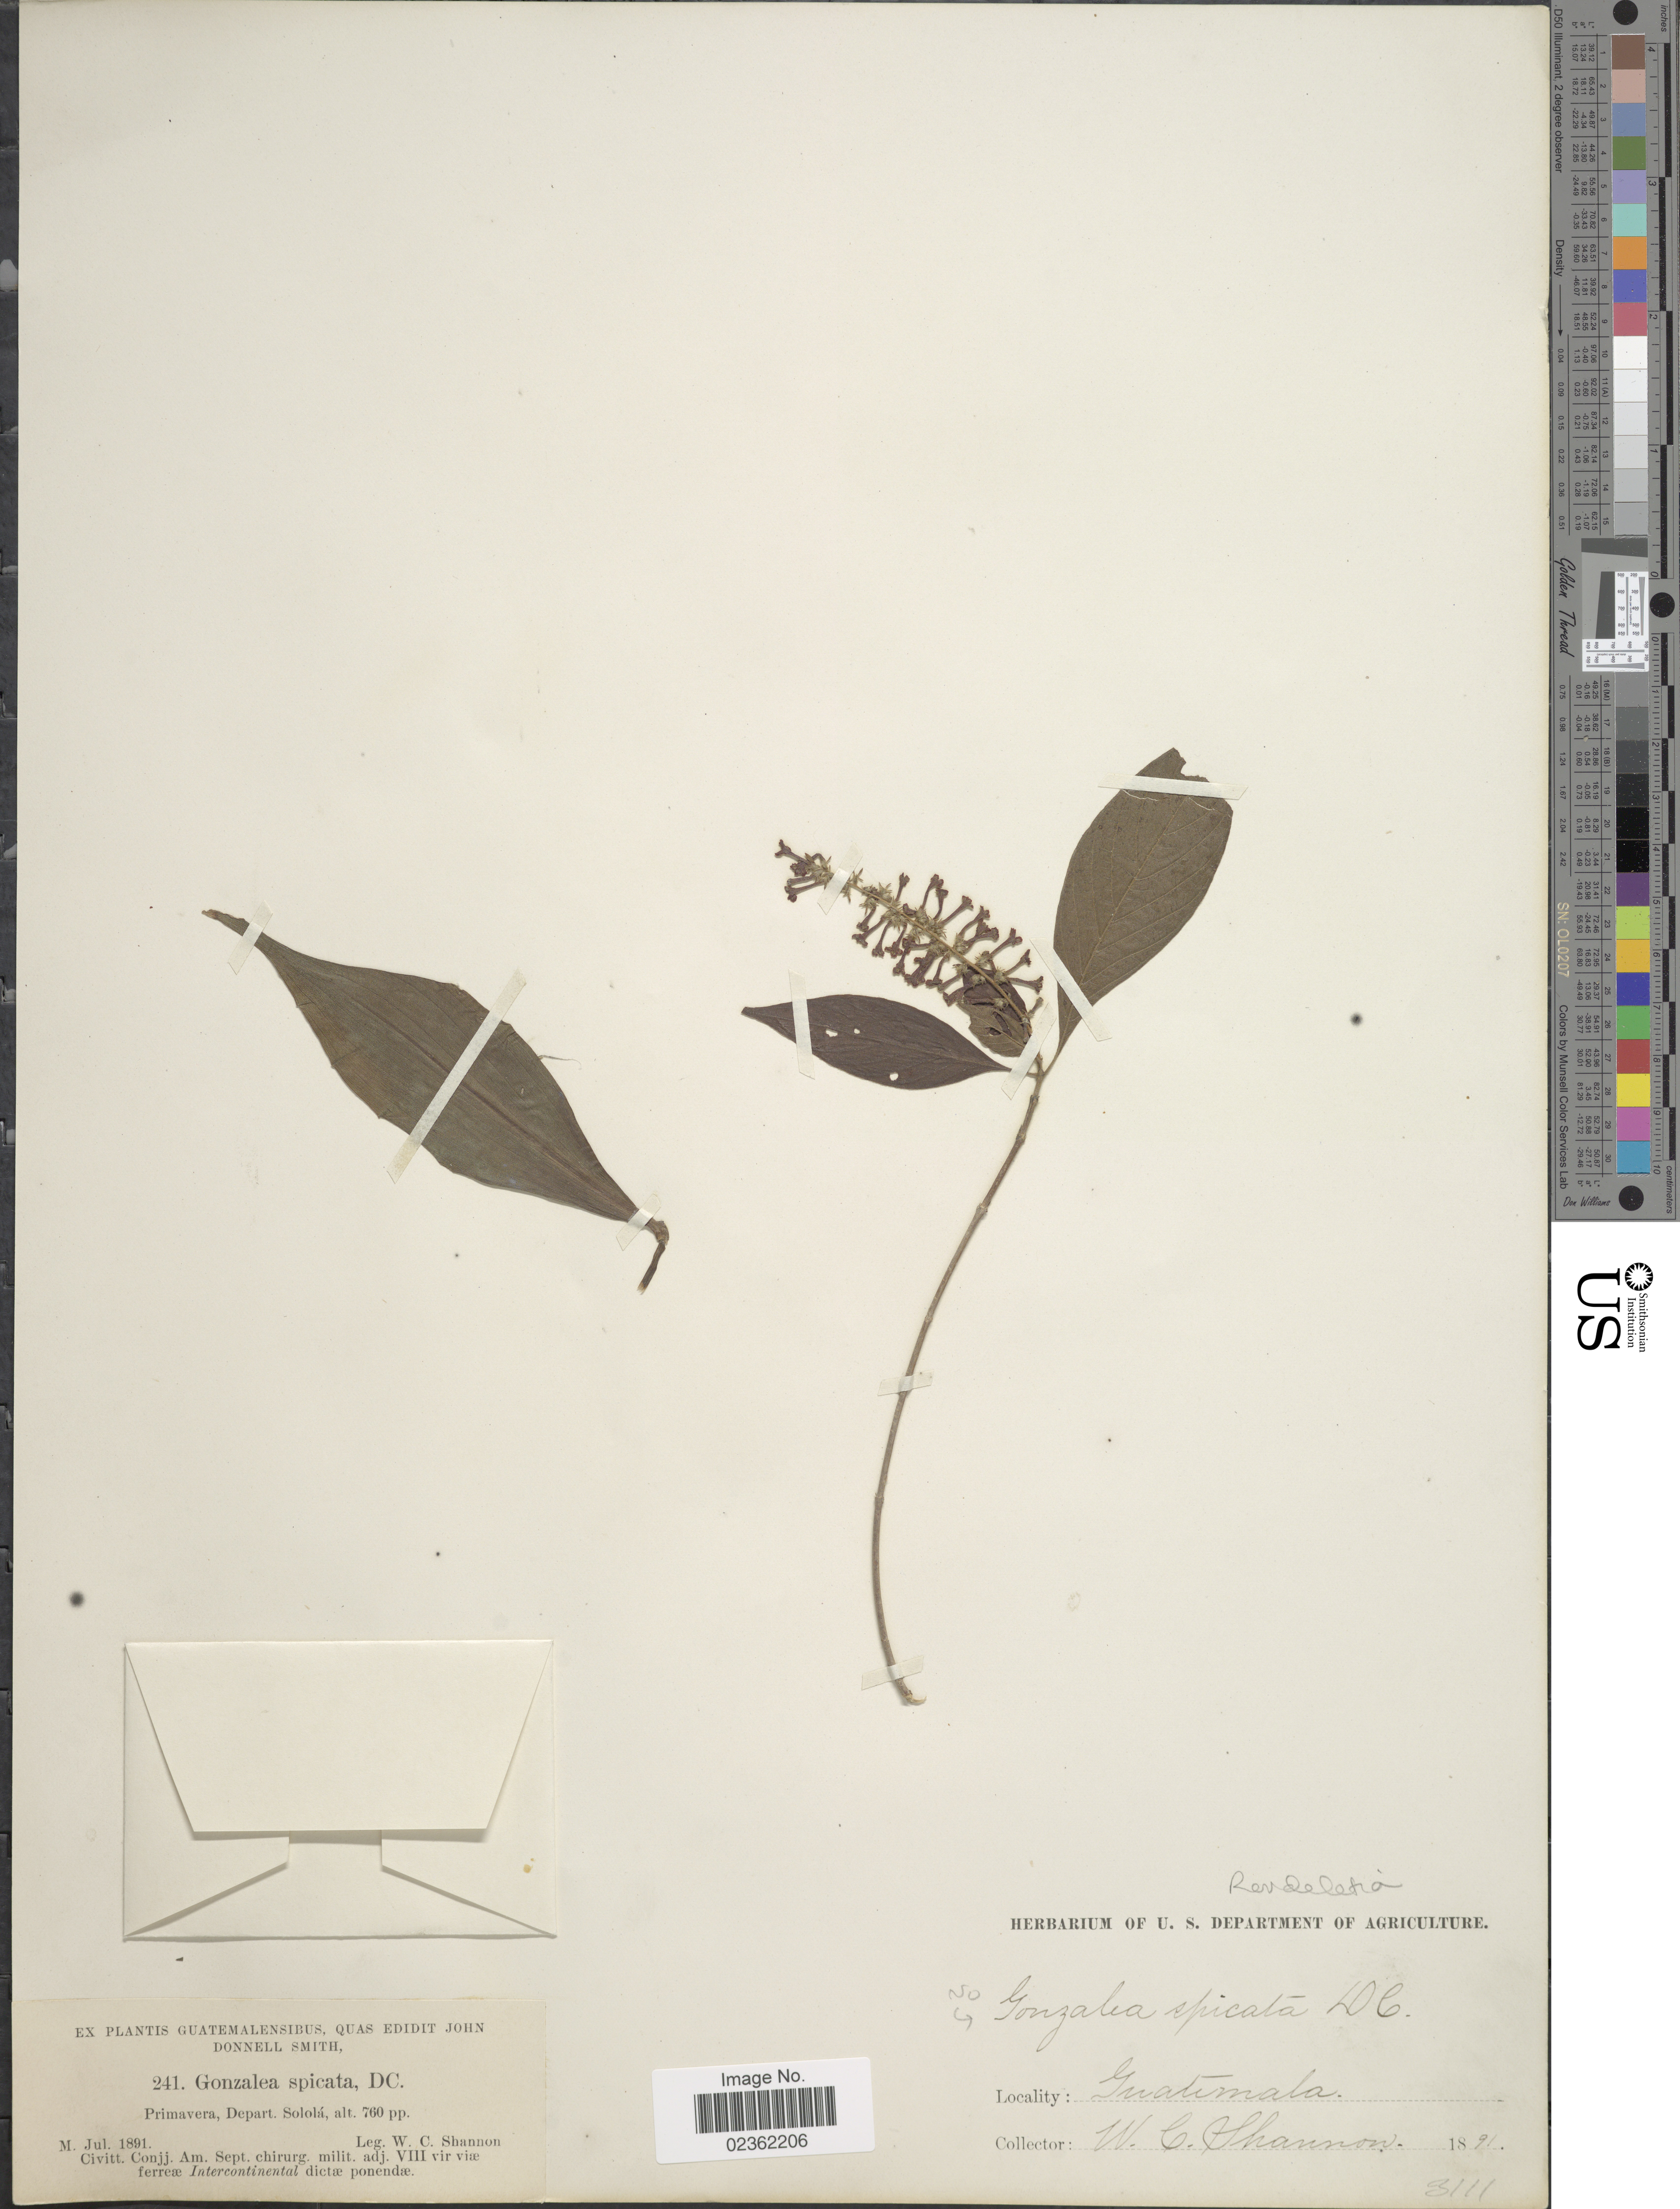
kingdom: Plantae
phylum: Tracheophyta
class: Magnoliopsida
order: Gentianales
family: Rubiaceae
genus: Rondeletia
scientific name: Rondeletia sp.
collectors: W. C. Shannon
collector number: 241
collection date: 1891-07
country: Guatemala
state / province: Sololá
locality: Primavera.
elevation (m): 232